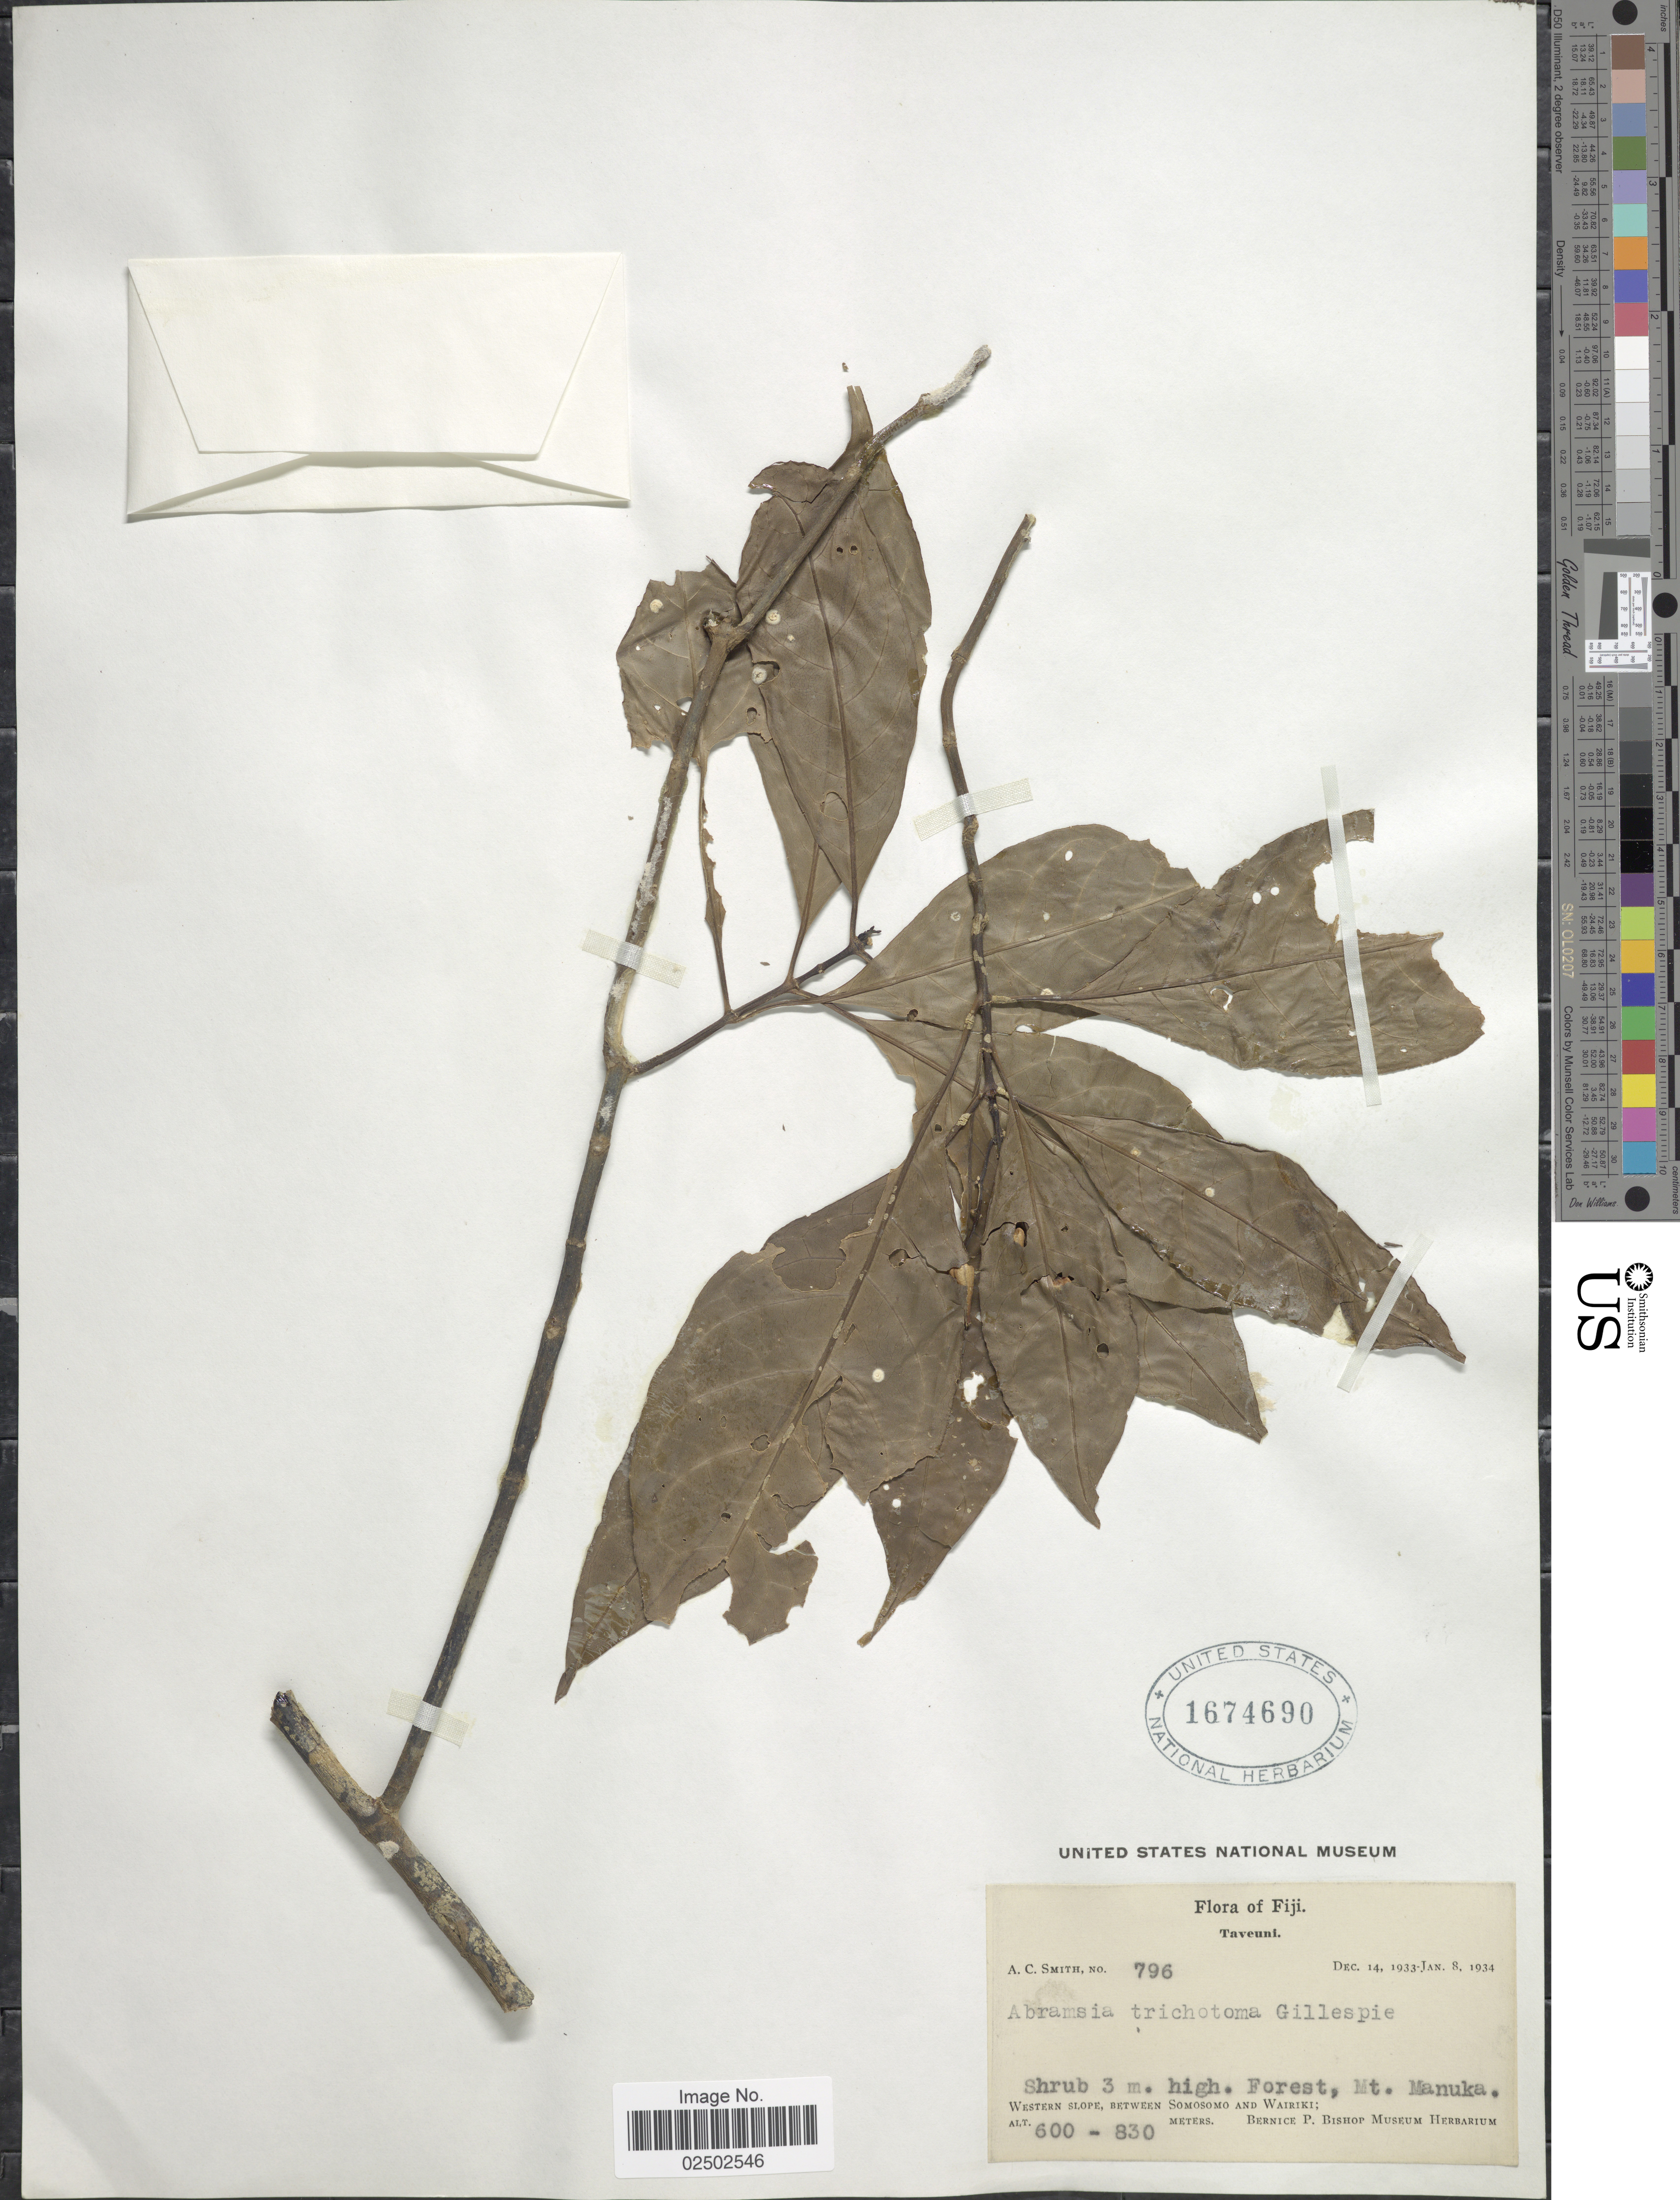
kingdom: Plantae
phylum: Tracheophyta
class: Magnoliopsida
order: Gentianales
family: Rubiaceae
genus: Airosperma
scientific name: Airosperma trichotomum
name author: (Gillespie) A.C. Sm.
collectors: A. C. Smith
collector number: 796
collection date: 1933-12-14/1934-01-08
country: Fiji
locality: Taveuni. Mt. Manuka. Western slope, between Somosomo and Wairiki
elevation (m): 600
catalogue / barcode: US 1674690